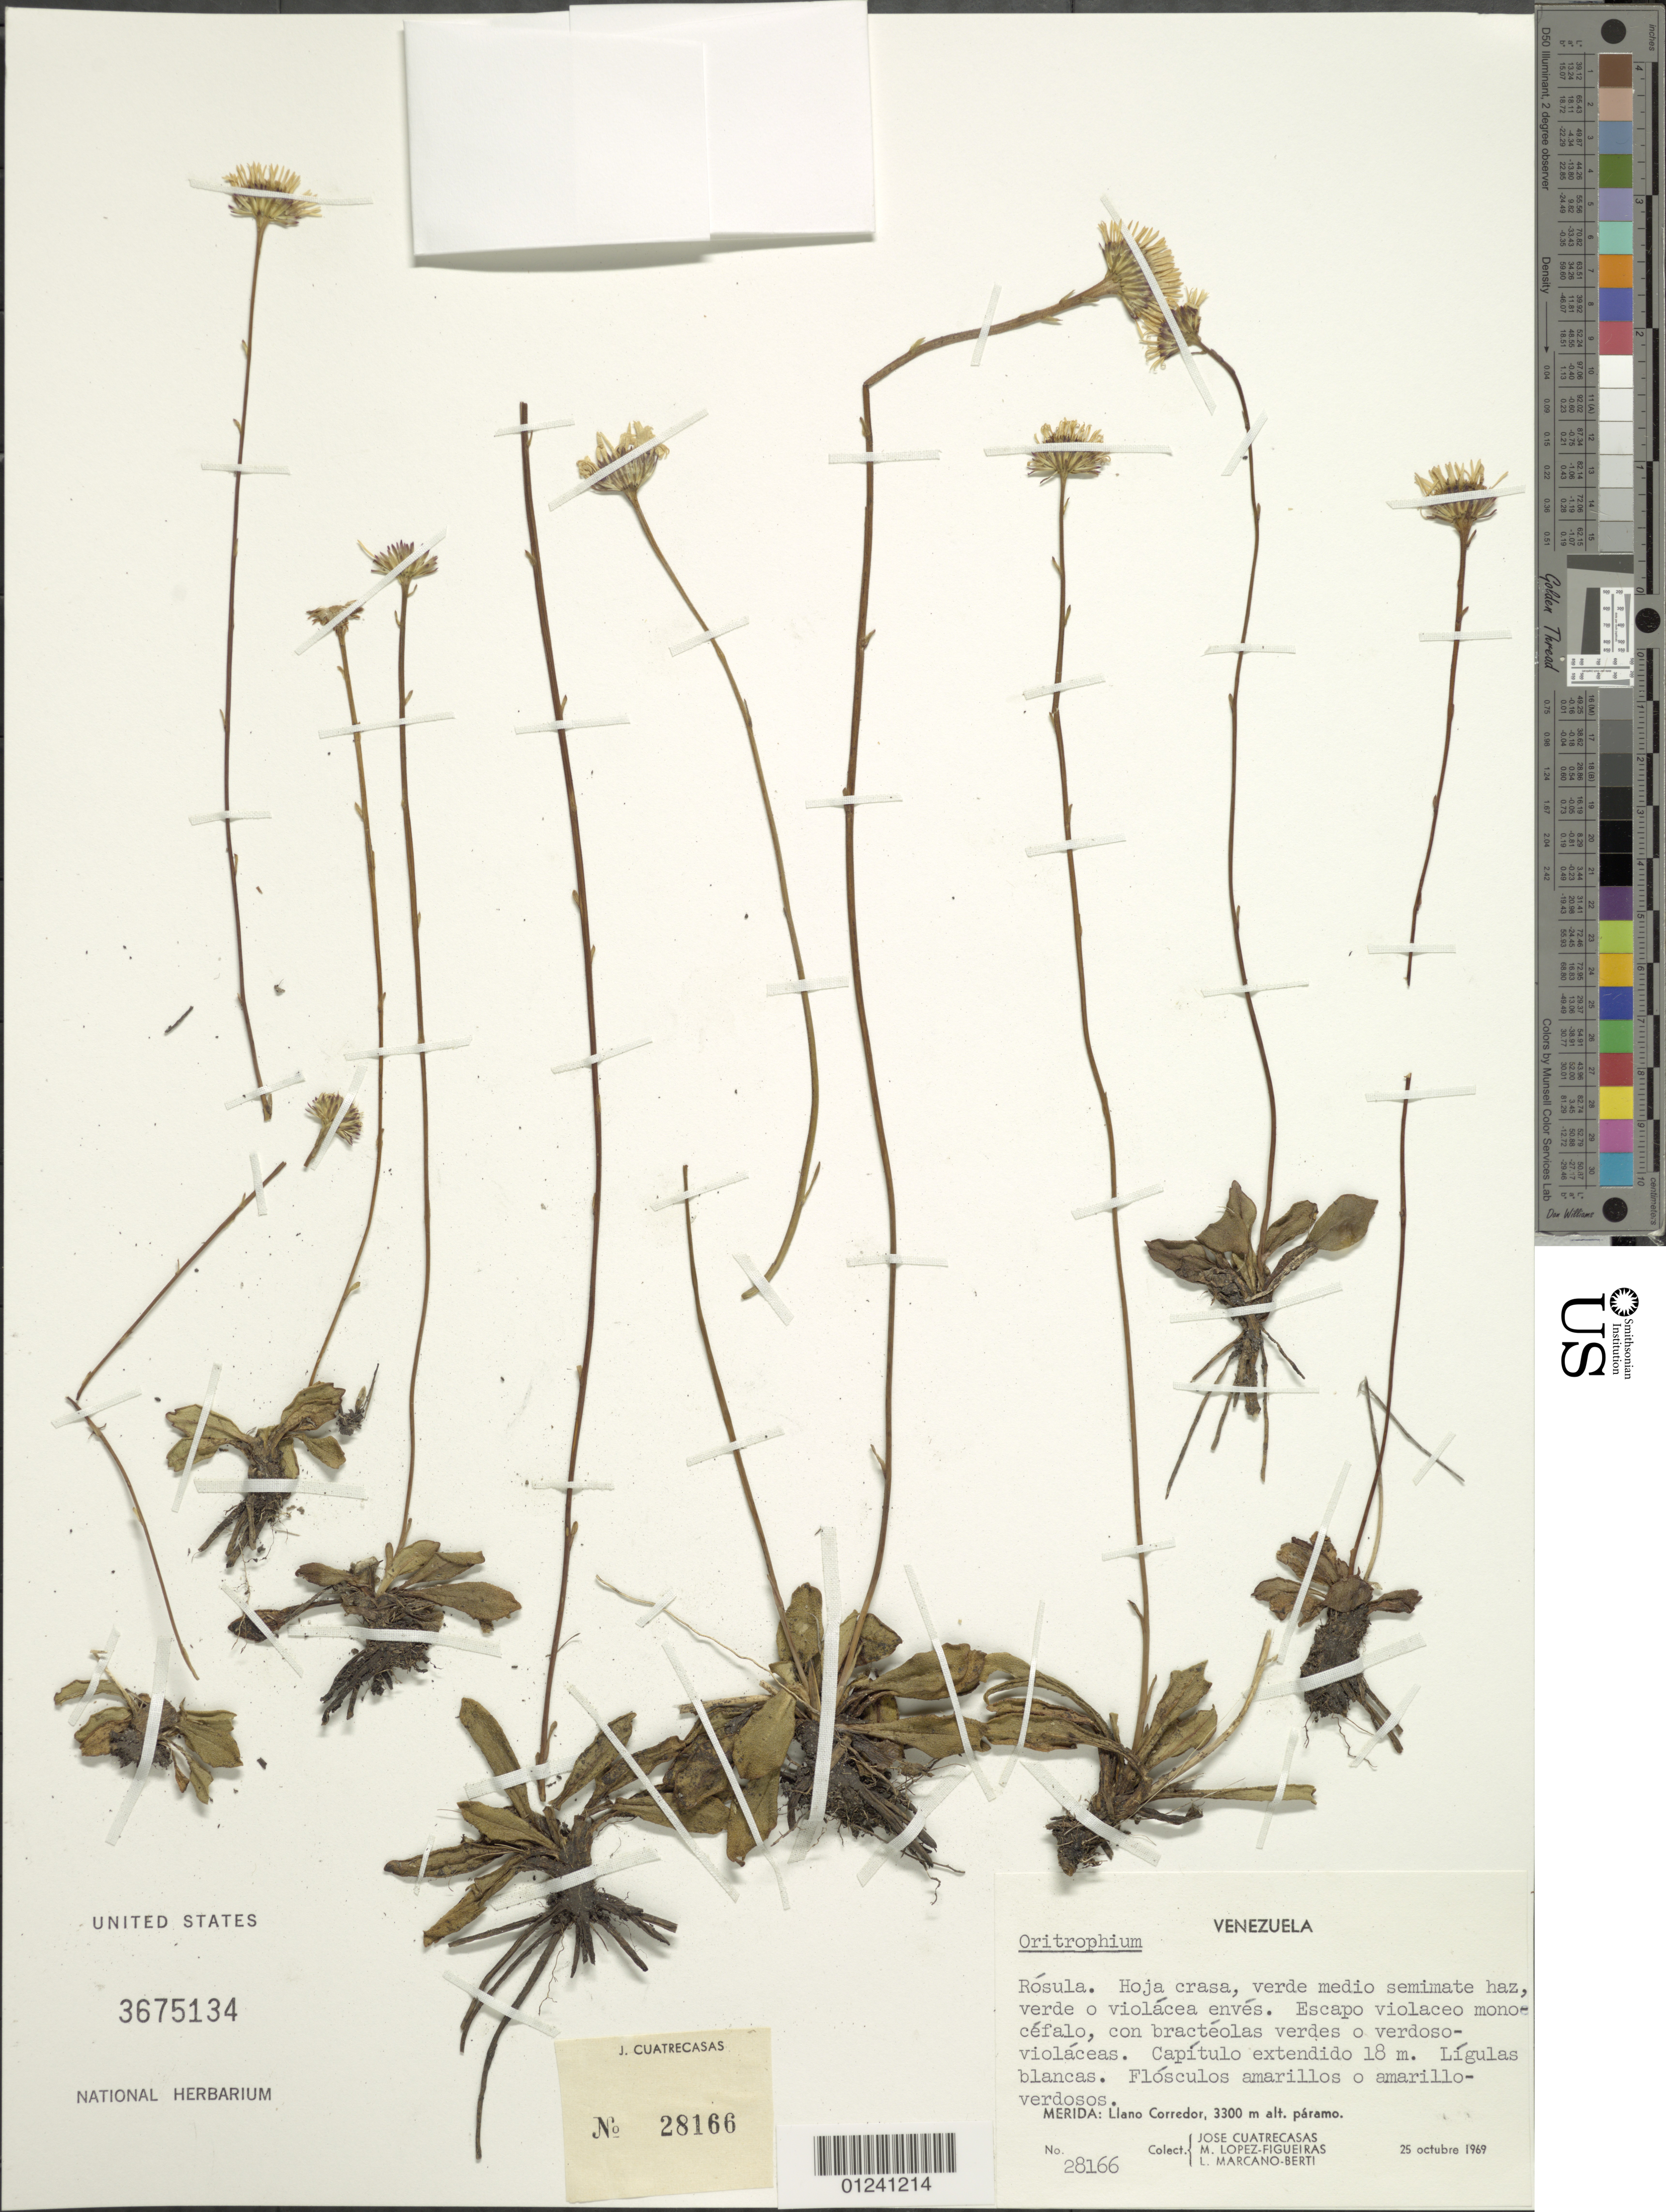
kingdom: Plantae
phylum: Tracheophyta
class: Magnoliopsida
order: Asterales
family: Asteraceae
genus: Oritrophium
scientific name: Oritrophium sp.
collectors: J. Cuatrecasas, M. López Figueiras & L. Marcano-Berti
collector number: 28166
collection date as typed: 25 Oct 1969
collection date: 1969-10-25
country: Venezuela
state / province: Mérida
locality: Llano Corredor.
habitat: paramo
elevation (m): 3300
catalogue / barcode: US 3675134